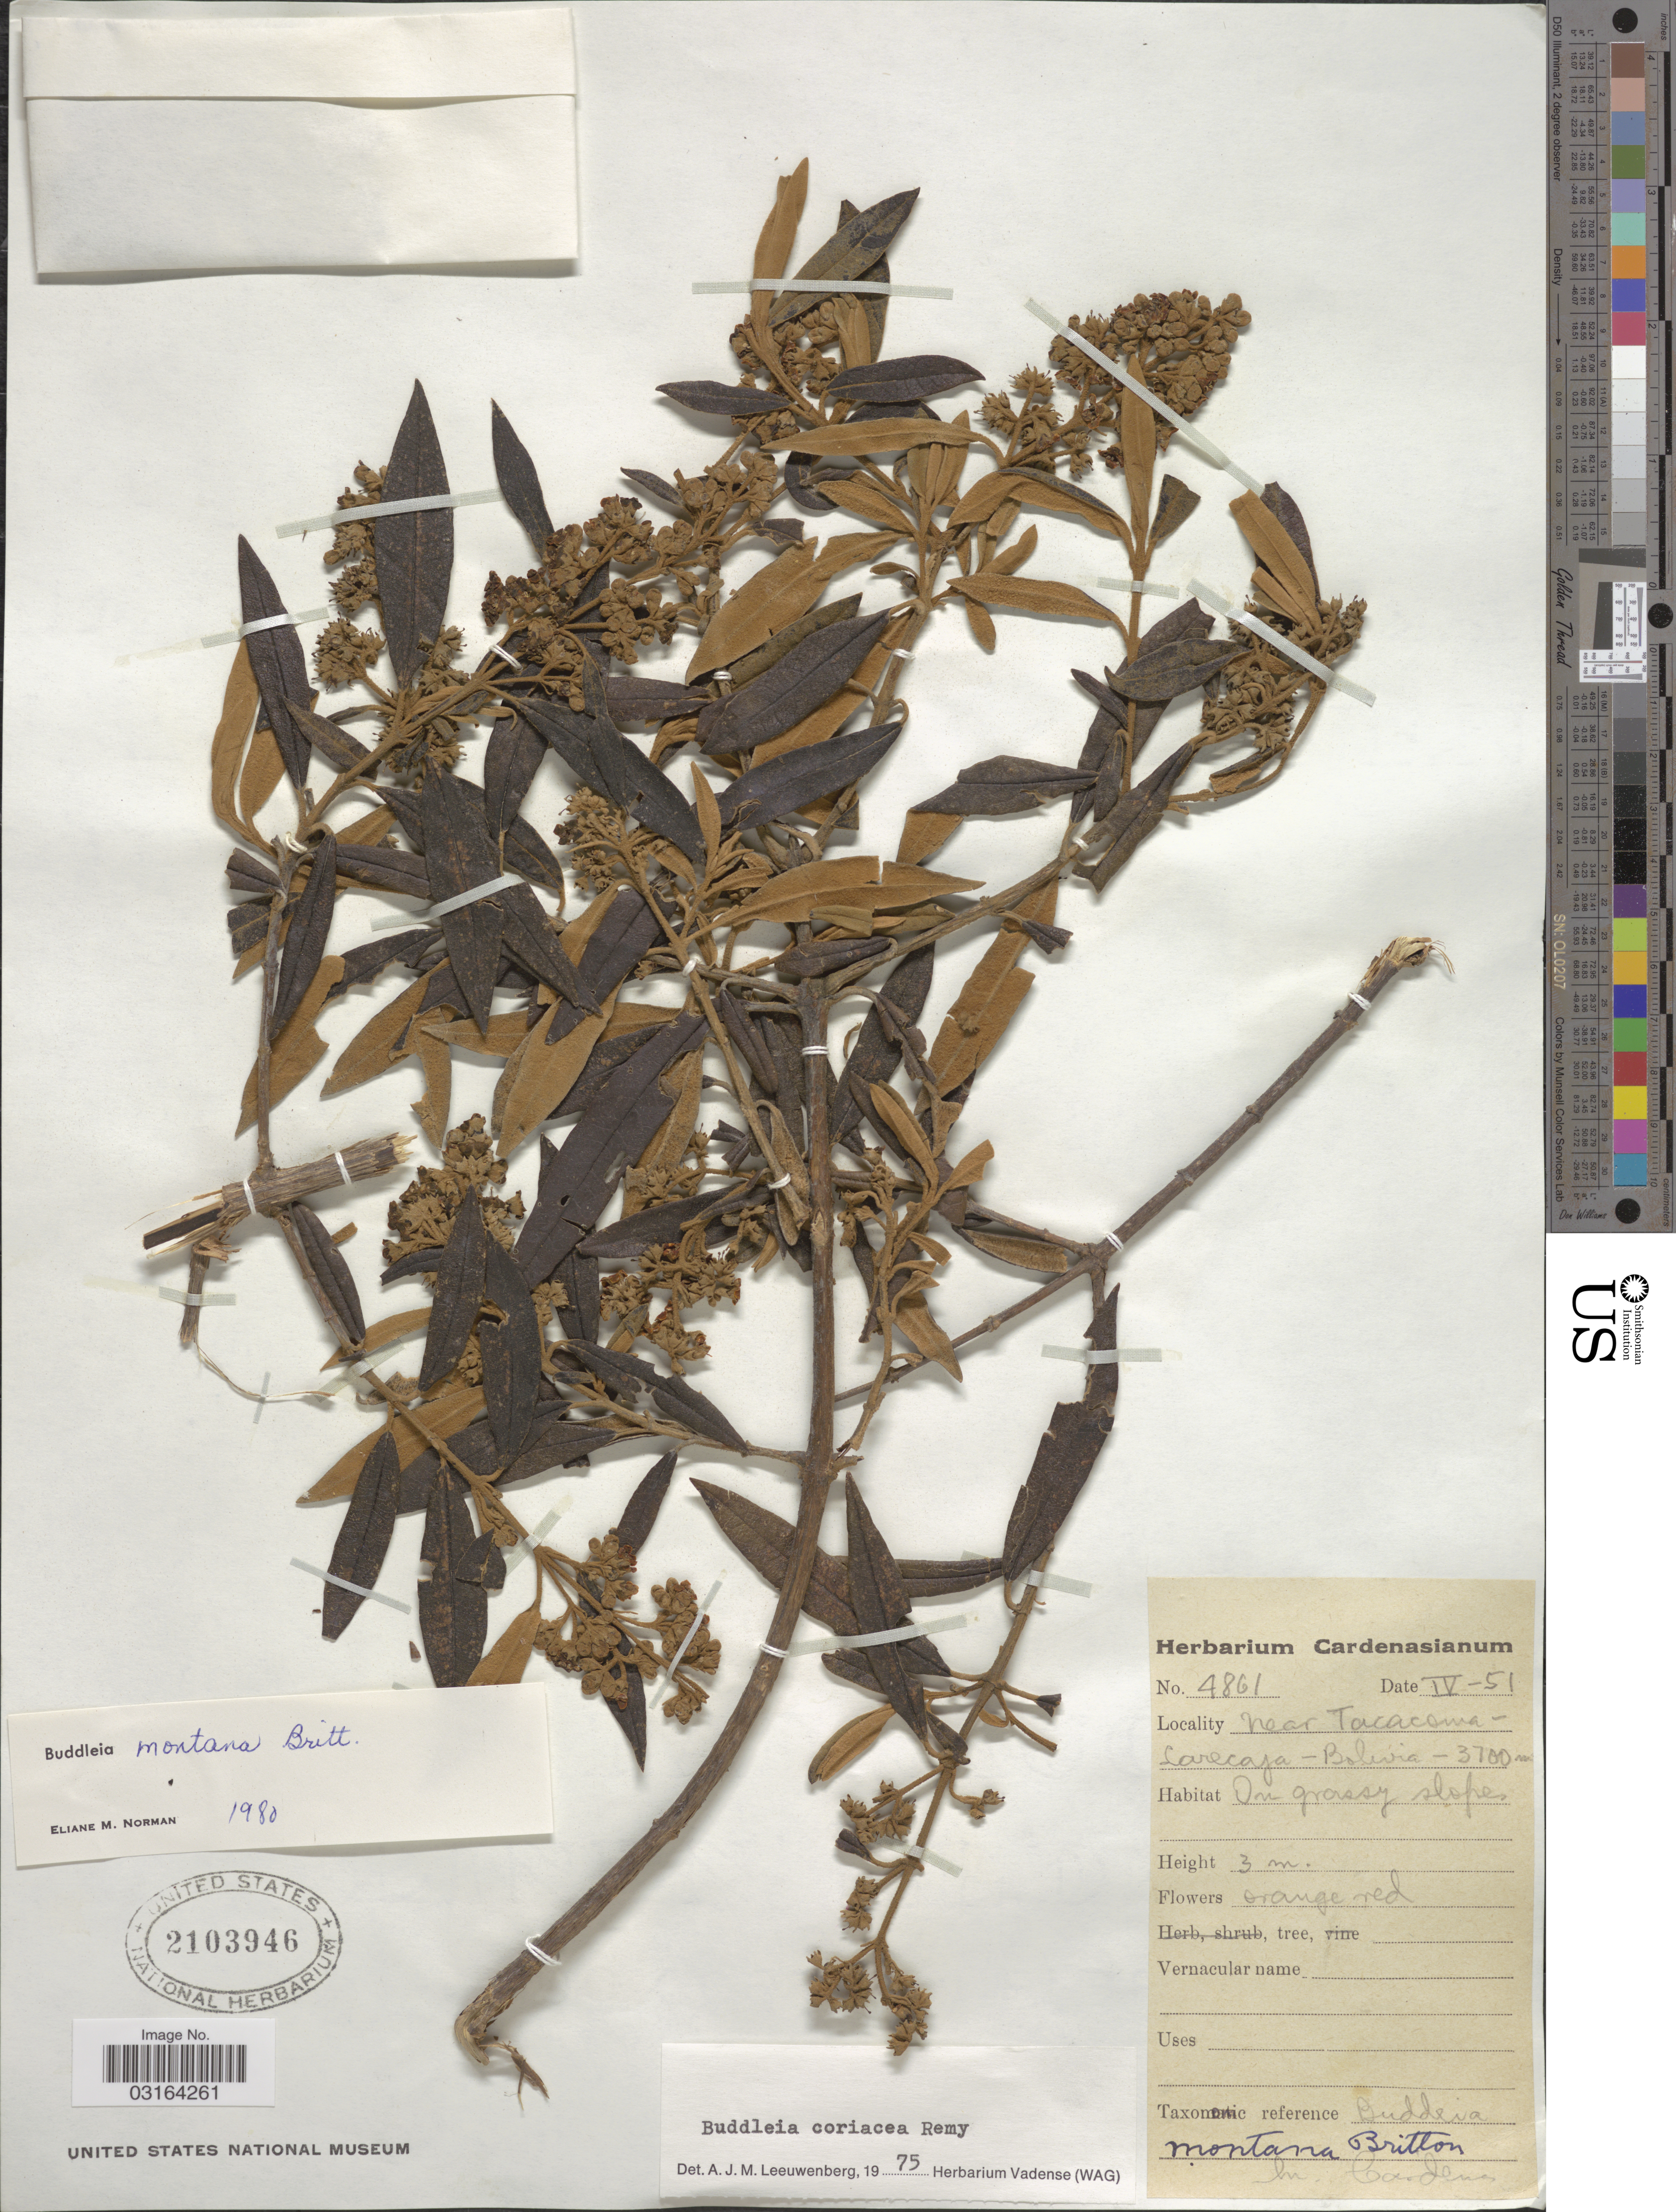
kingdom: Plantae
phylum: Tracheophyta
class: Magnoliopsida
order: Lamiales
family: Scrophulariaceae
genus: Buddleja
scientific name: Buddleja coriacea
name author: Remy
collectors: M. Cárdenas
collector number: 4861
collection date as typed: Transcribed d/m/y: /4/51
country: Bolivia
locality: Near Tacacoma, Carecaja.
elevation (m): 3700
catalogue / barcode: US 2103946